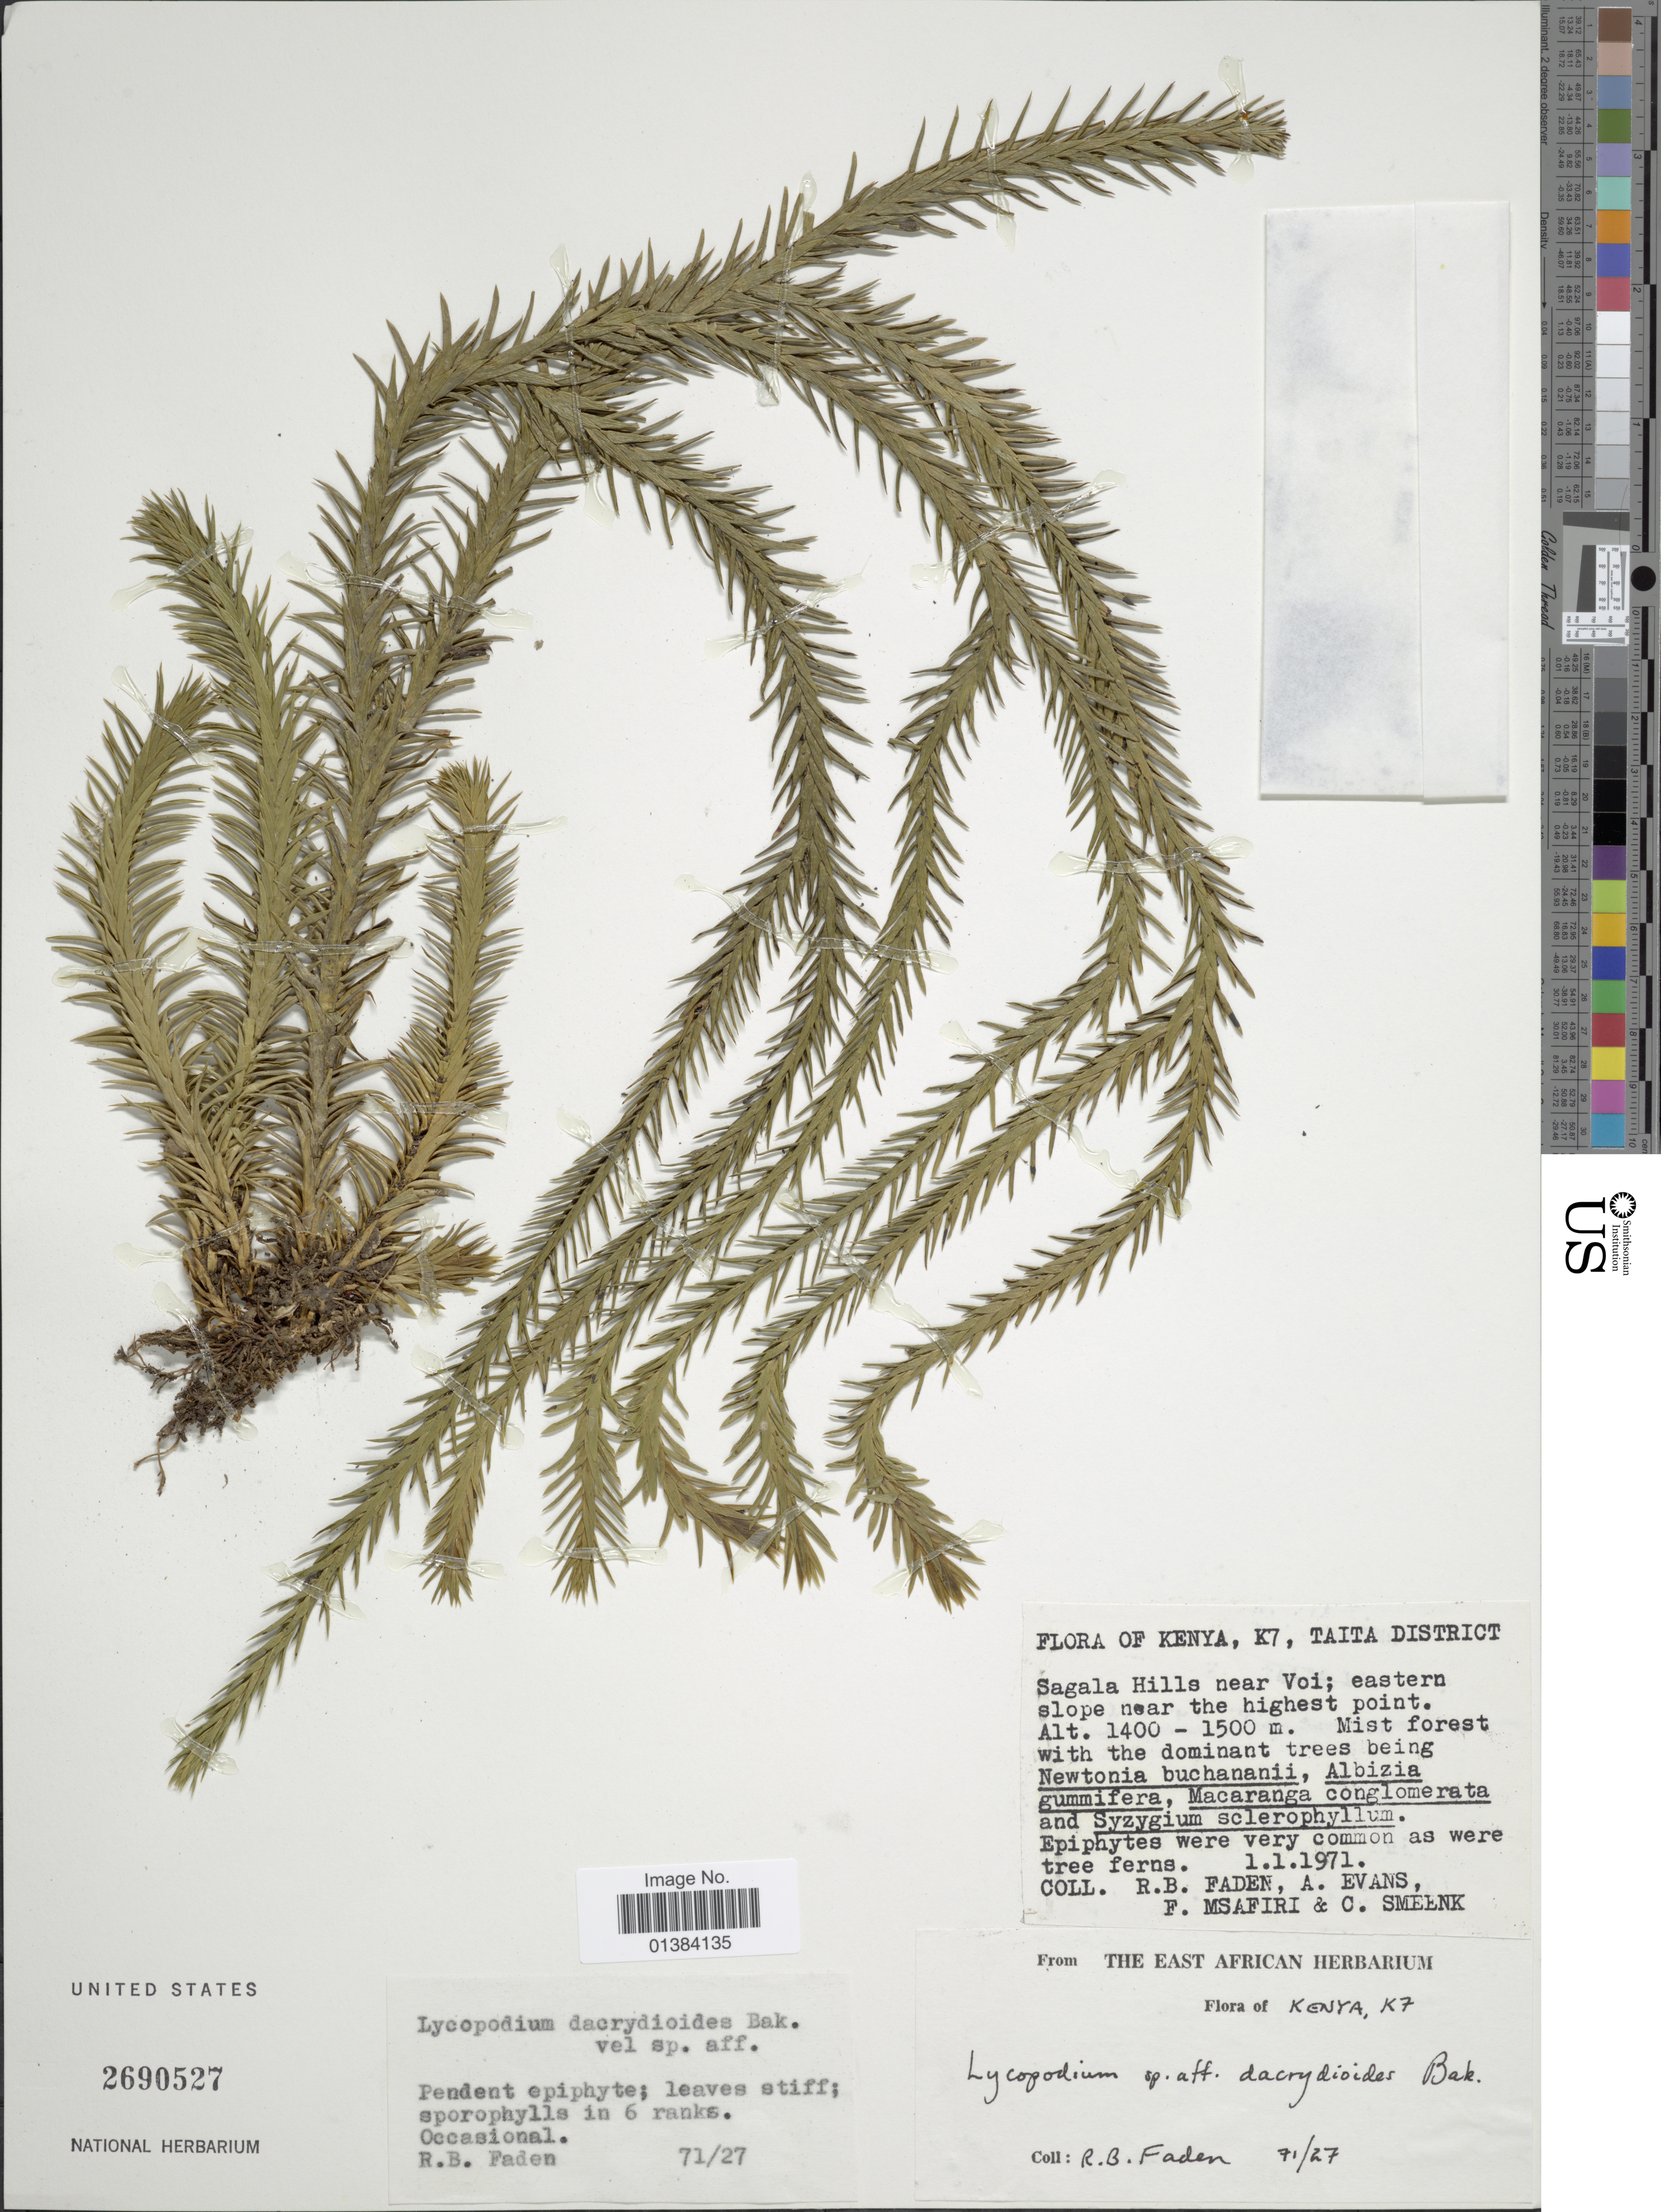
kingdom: Plantae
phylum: Tracheophyta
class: Lycopodiopsida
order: Lycopodiales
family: Lycopodiaceae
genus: Phlegmariurus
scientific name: Phlegmariurus dacrydioides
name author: (Baker) A. R. Field & Bostock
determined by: Field, A. R.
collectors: R. B. Faden, A. Evans, F. Msafiri & C. Smeenk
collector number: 71/27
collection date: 1971-01-01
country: Kenya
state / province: Taita Taveta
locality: K7, Sagala Hills near Voi; eastern slope near the highest point.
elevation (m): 1400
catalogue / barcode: US 2690527